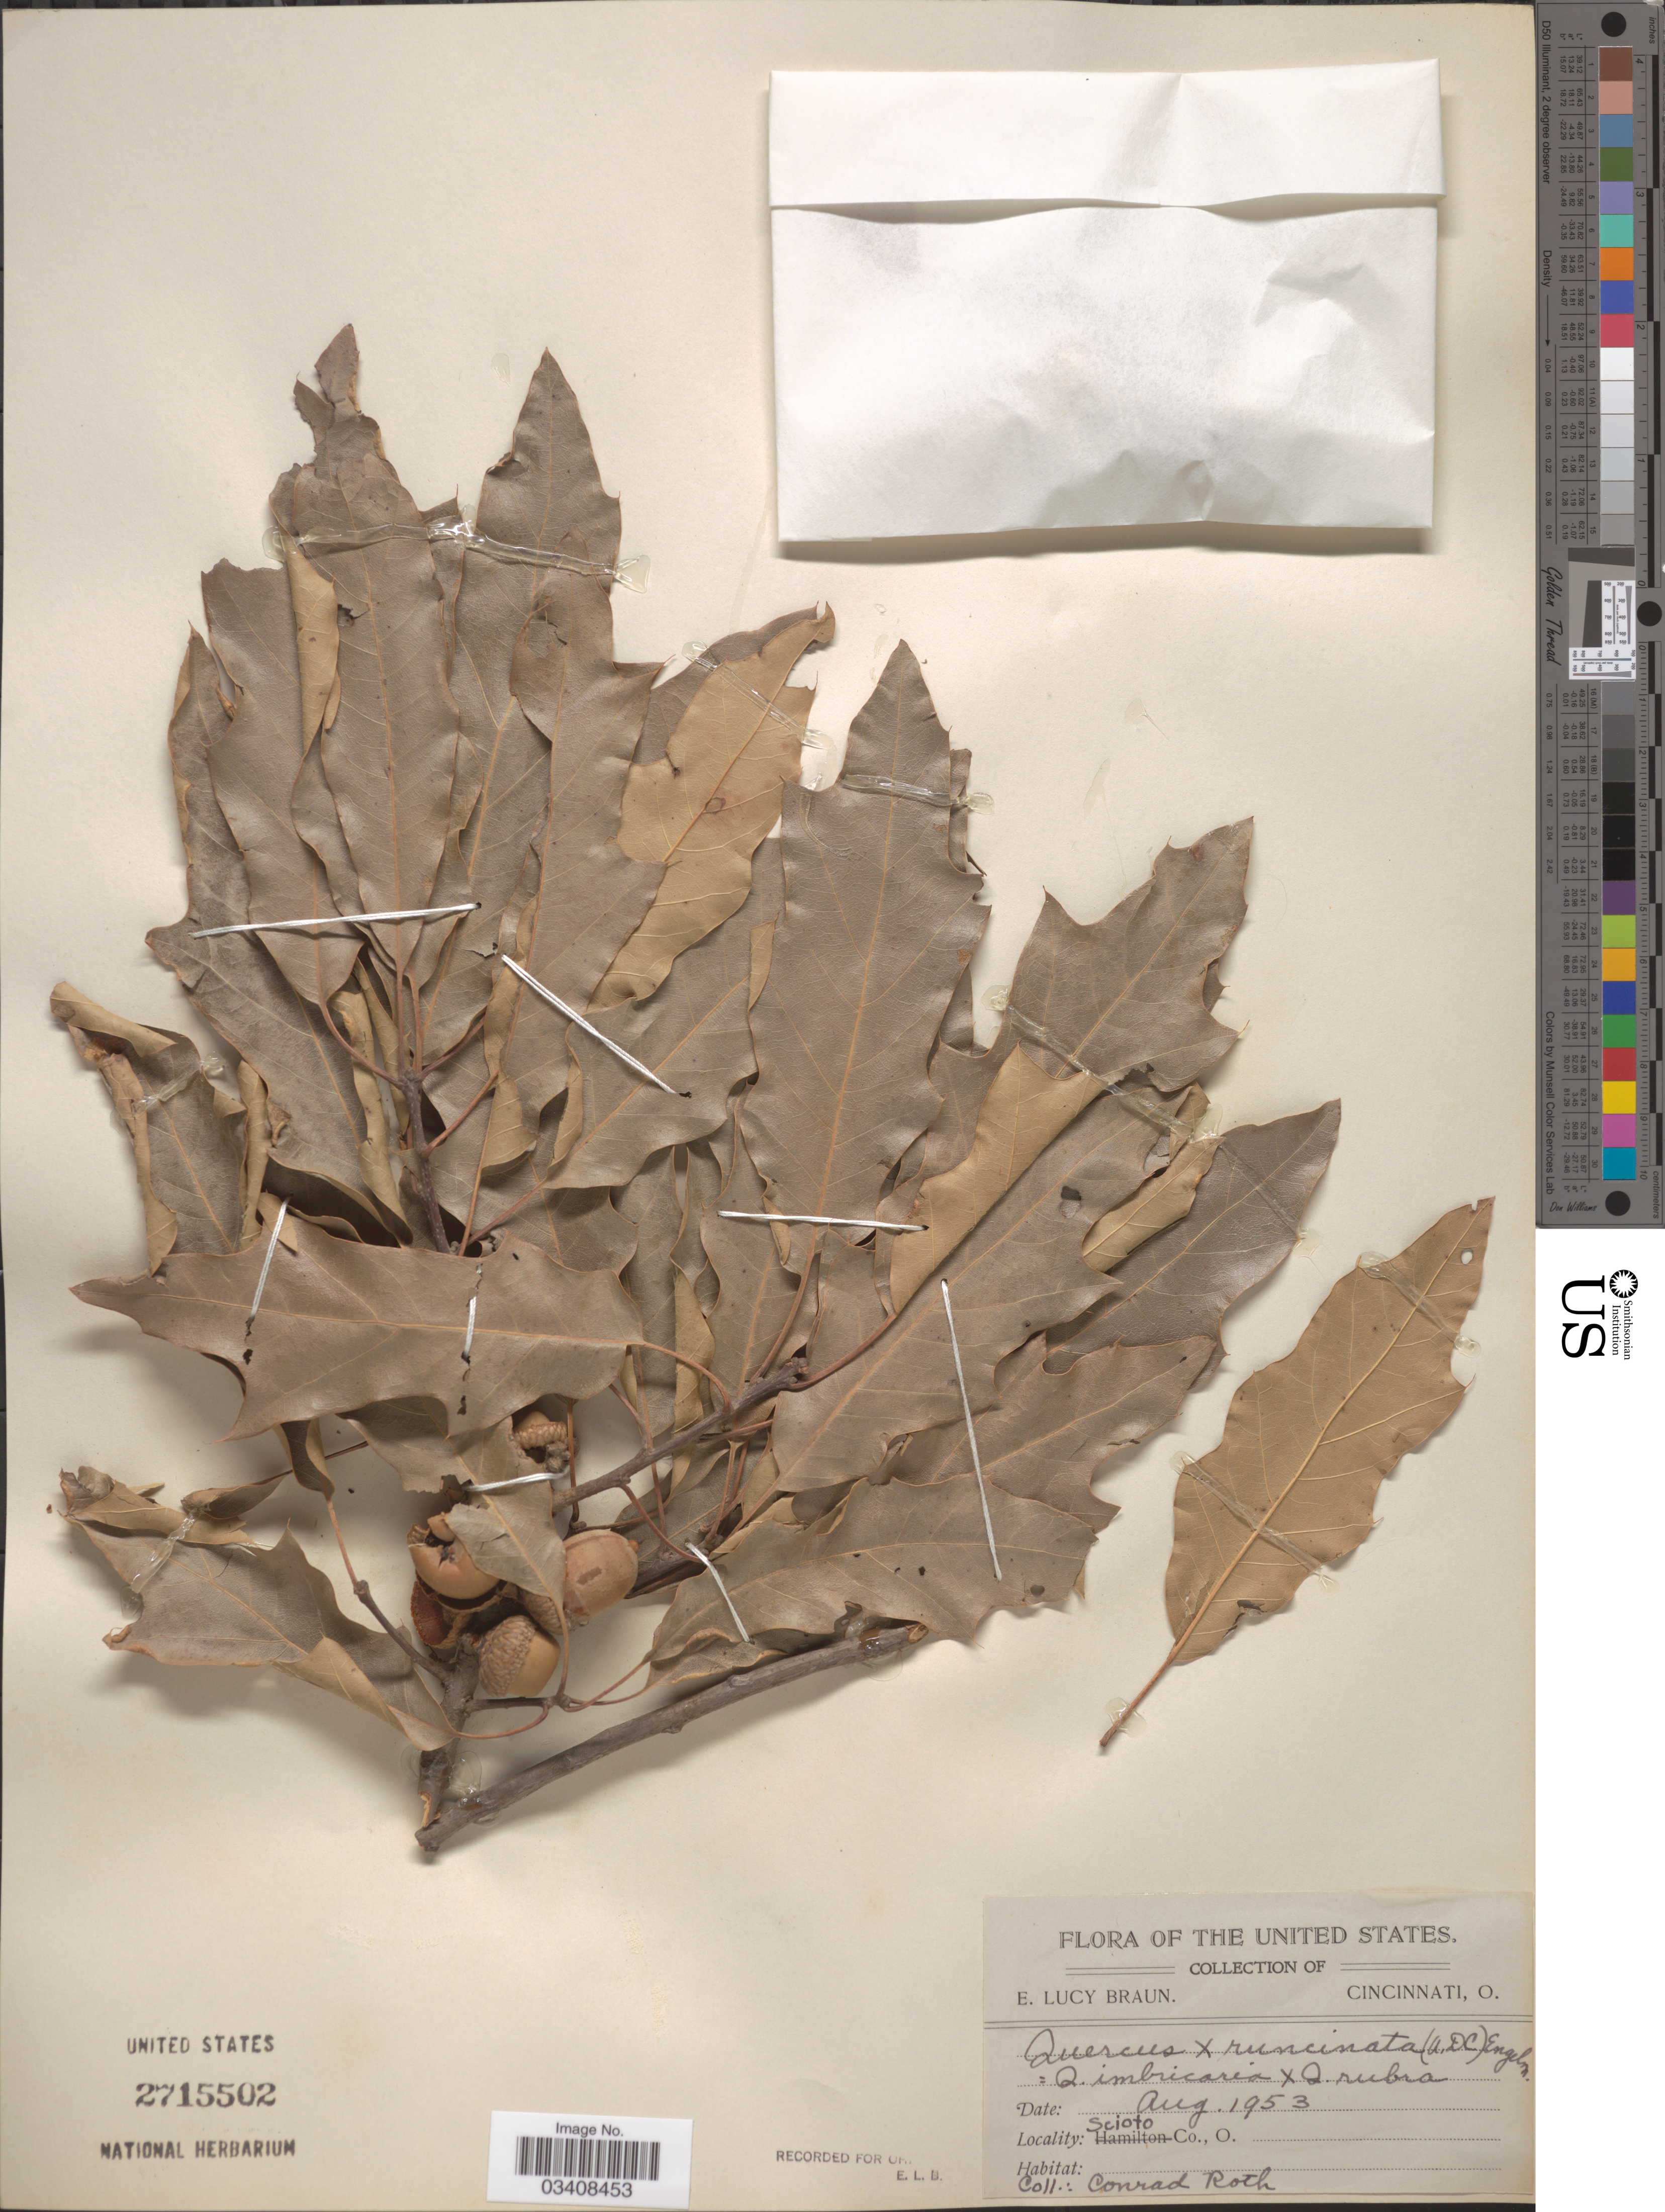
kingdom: Plantae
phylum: Tracheophyta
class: Magnoliopsida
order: Fagales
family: Fagaceae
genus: Quercus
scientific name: Quercus x runcinata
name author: (A. DC.) Engelm.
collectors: C. Roth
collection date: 1953-08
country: United States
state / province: Ohio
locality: Scioto Co.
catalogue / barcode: US 2715502